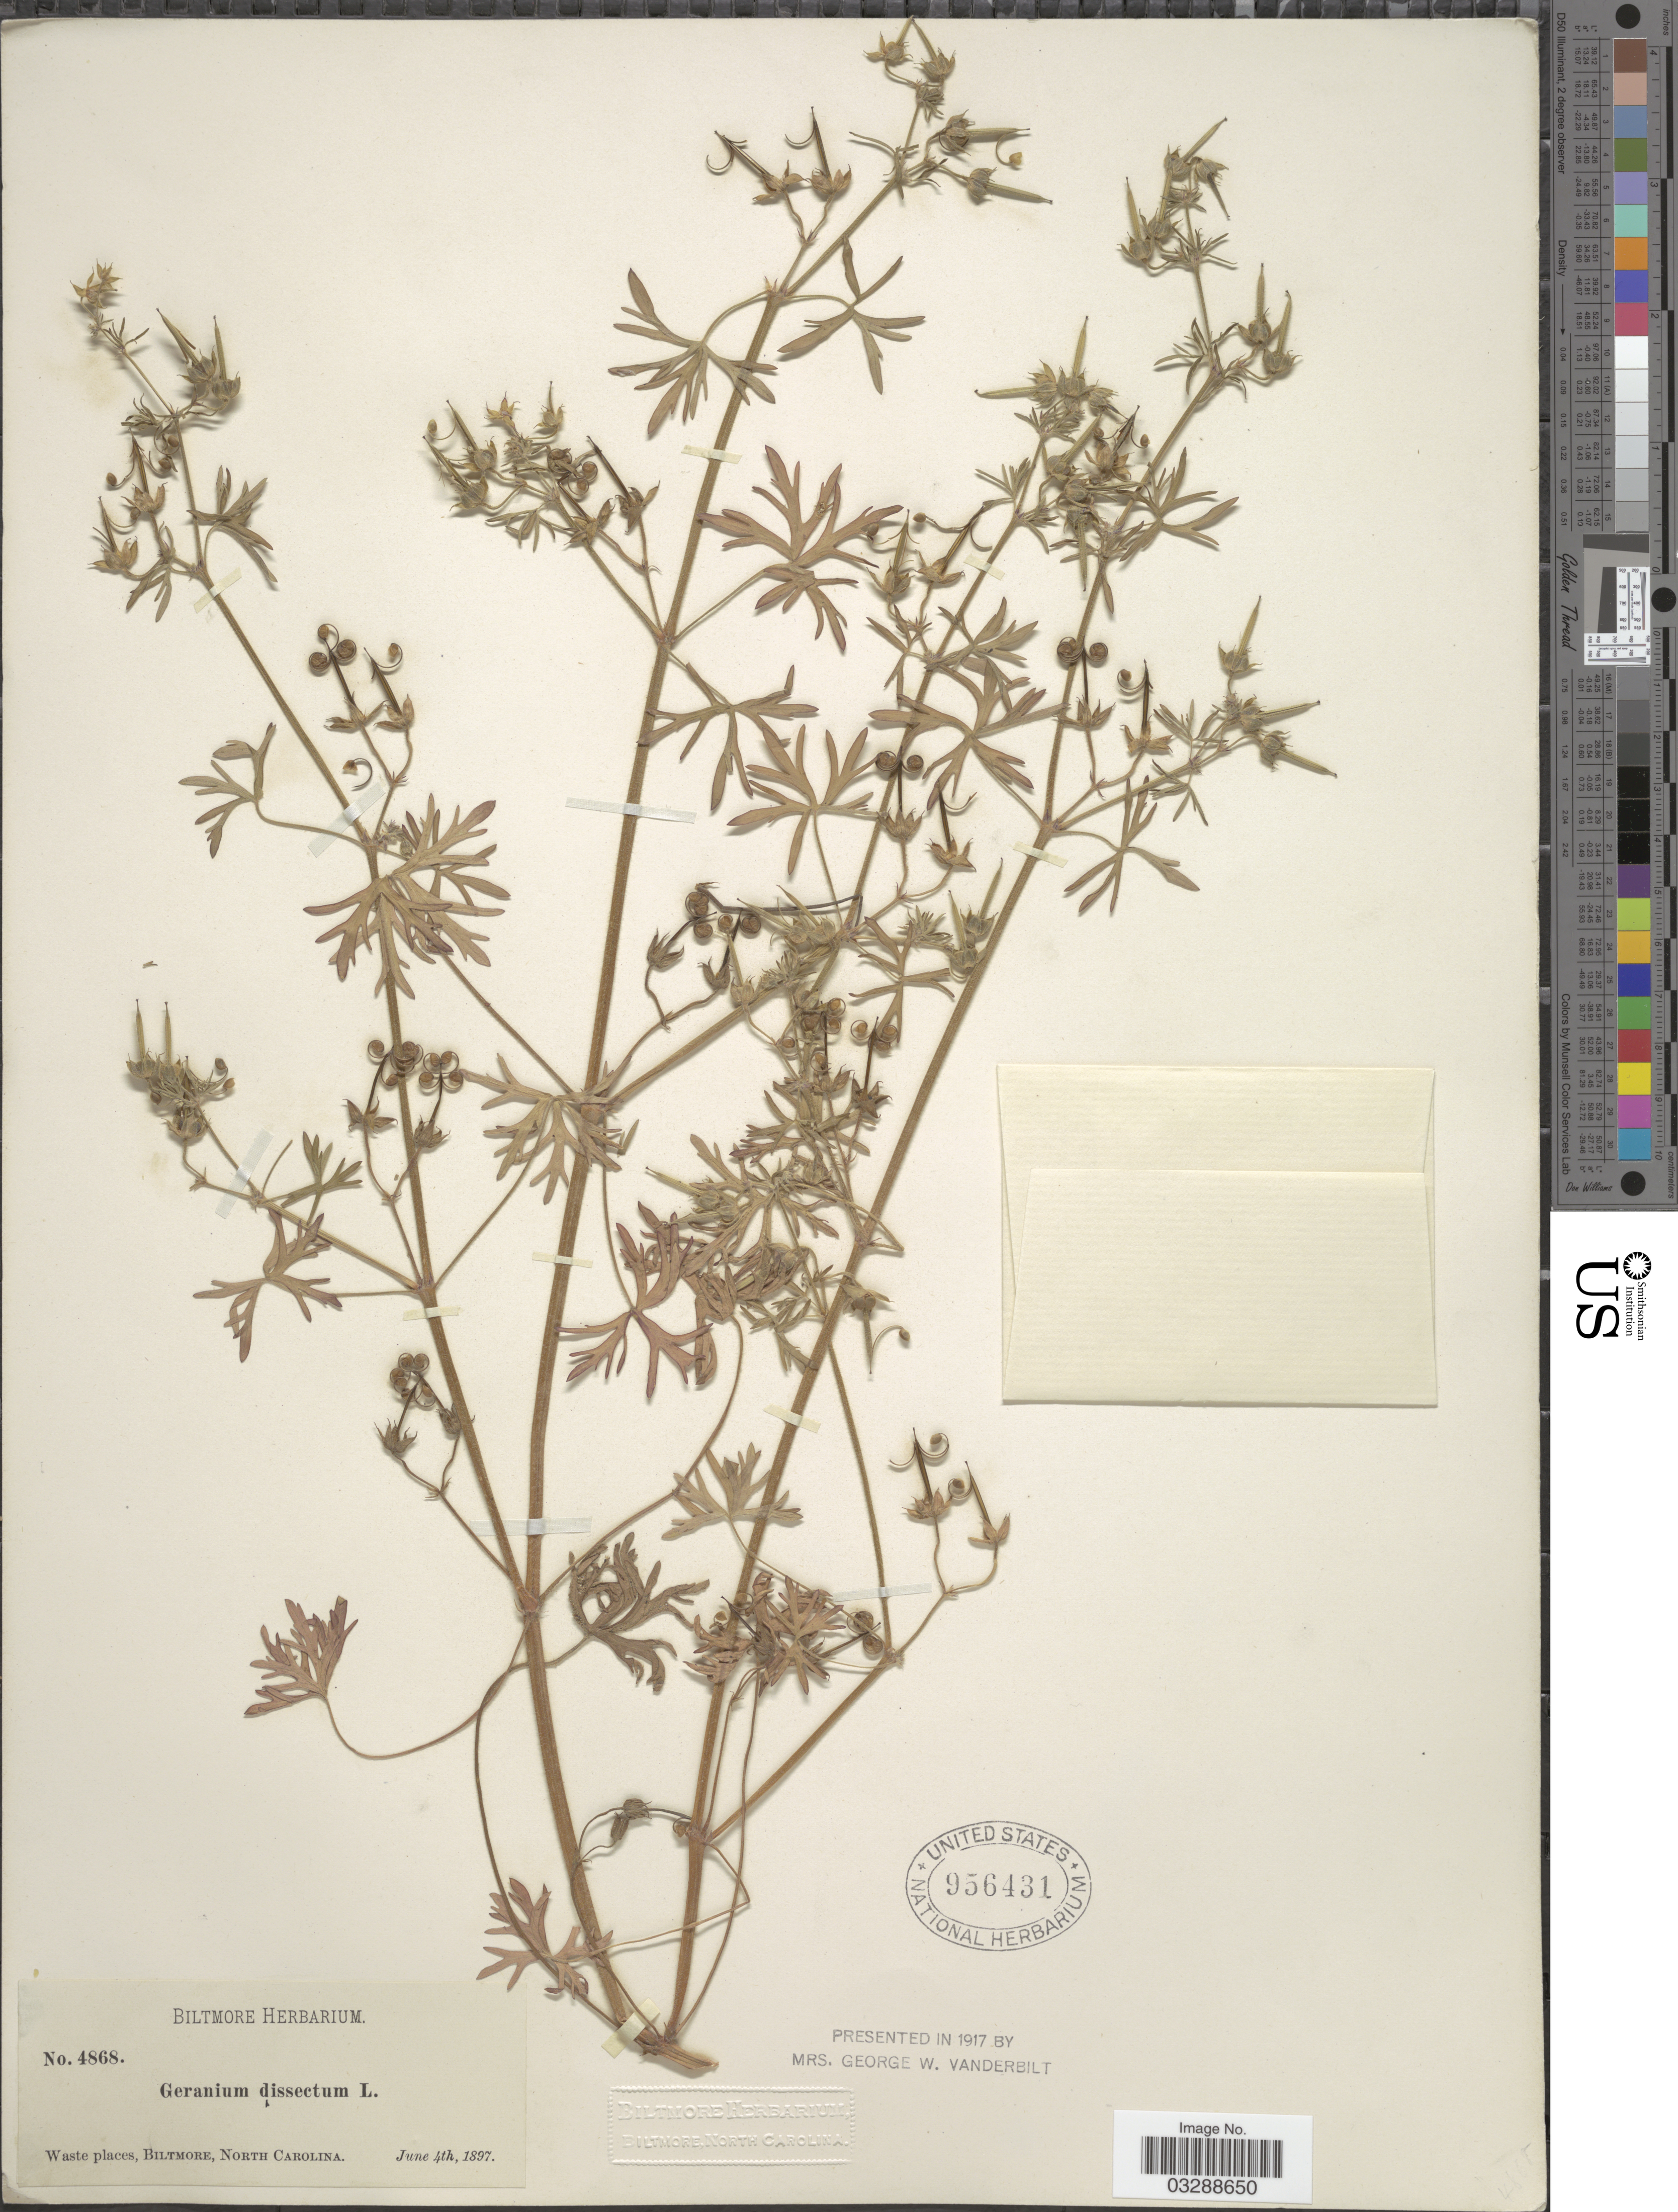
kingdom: Plantae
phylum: Tracheophyta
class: Magnoliopsida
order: Geraniales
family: Geraniaceae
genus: Geranium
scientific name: Geranium dissectum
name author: L.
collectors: ex herb. Biltmore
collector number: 4868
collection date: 1897-06-04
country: United States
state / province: North Carolina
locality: Waste places, Biltmore.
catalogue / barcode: US 956431